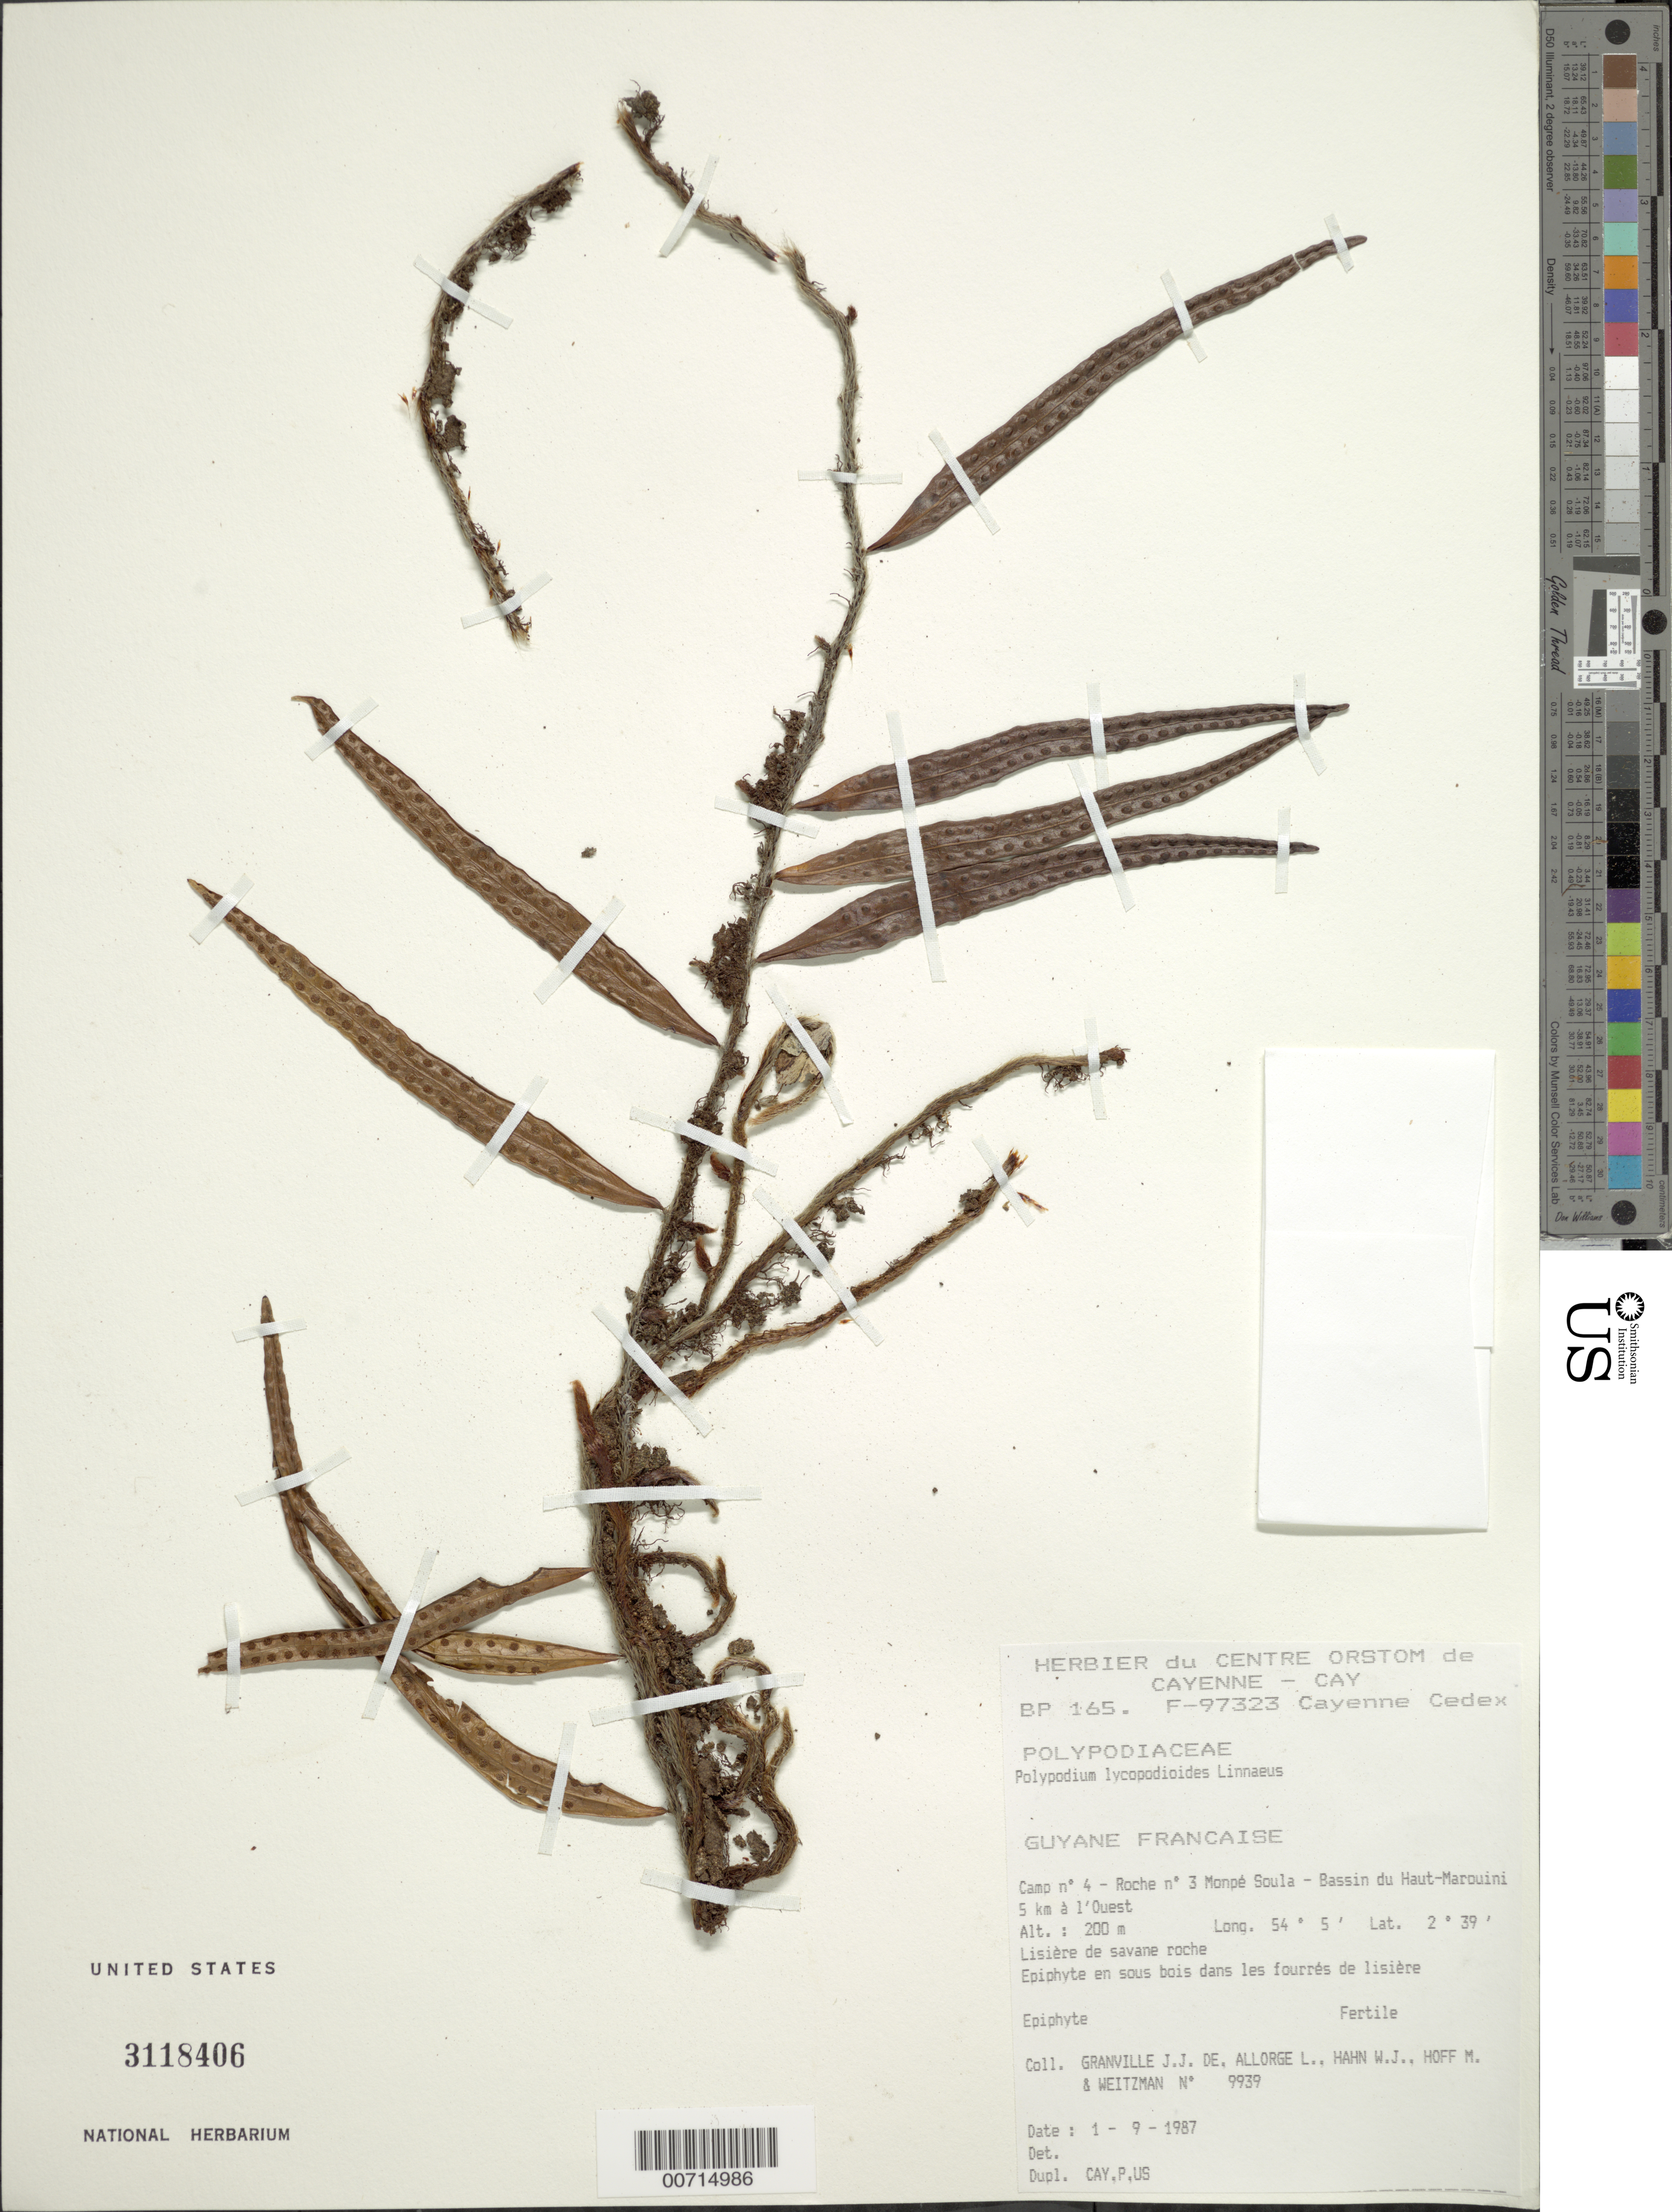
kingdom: Plantae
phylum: Tracheophyta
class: Polypodiopsida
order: Polypodiales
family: Polypodiaceae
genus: Microgramma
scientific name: Microgramma lycopodioides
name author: (L.) Copel.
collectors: J.-J. de Granville, L. Allorge, W. J. Hahn, M. Hoff & A. L. Weitzman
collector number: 9939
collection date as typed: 1-Sep-87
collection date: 1987-09-01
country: French Guiana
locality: Monpé Soula, Camp #4, roche no. 3; Bassin du Haut-Marouini, 5 km W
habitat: Lisière de savane roche; en sous bois dans les fourrés de lisière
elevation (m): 200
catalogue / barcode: US 3118406